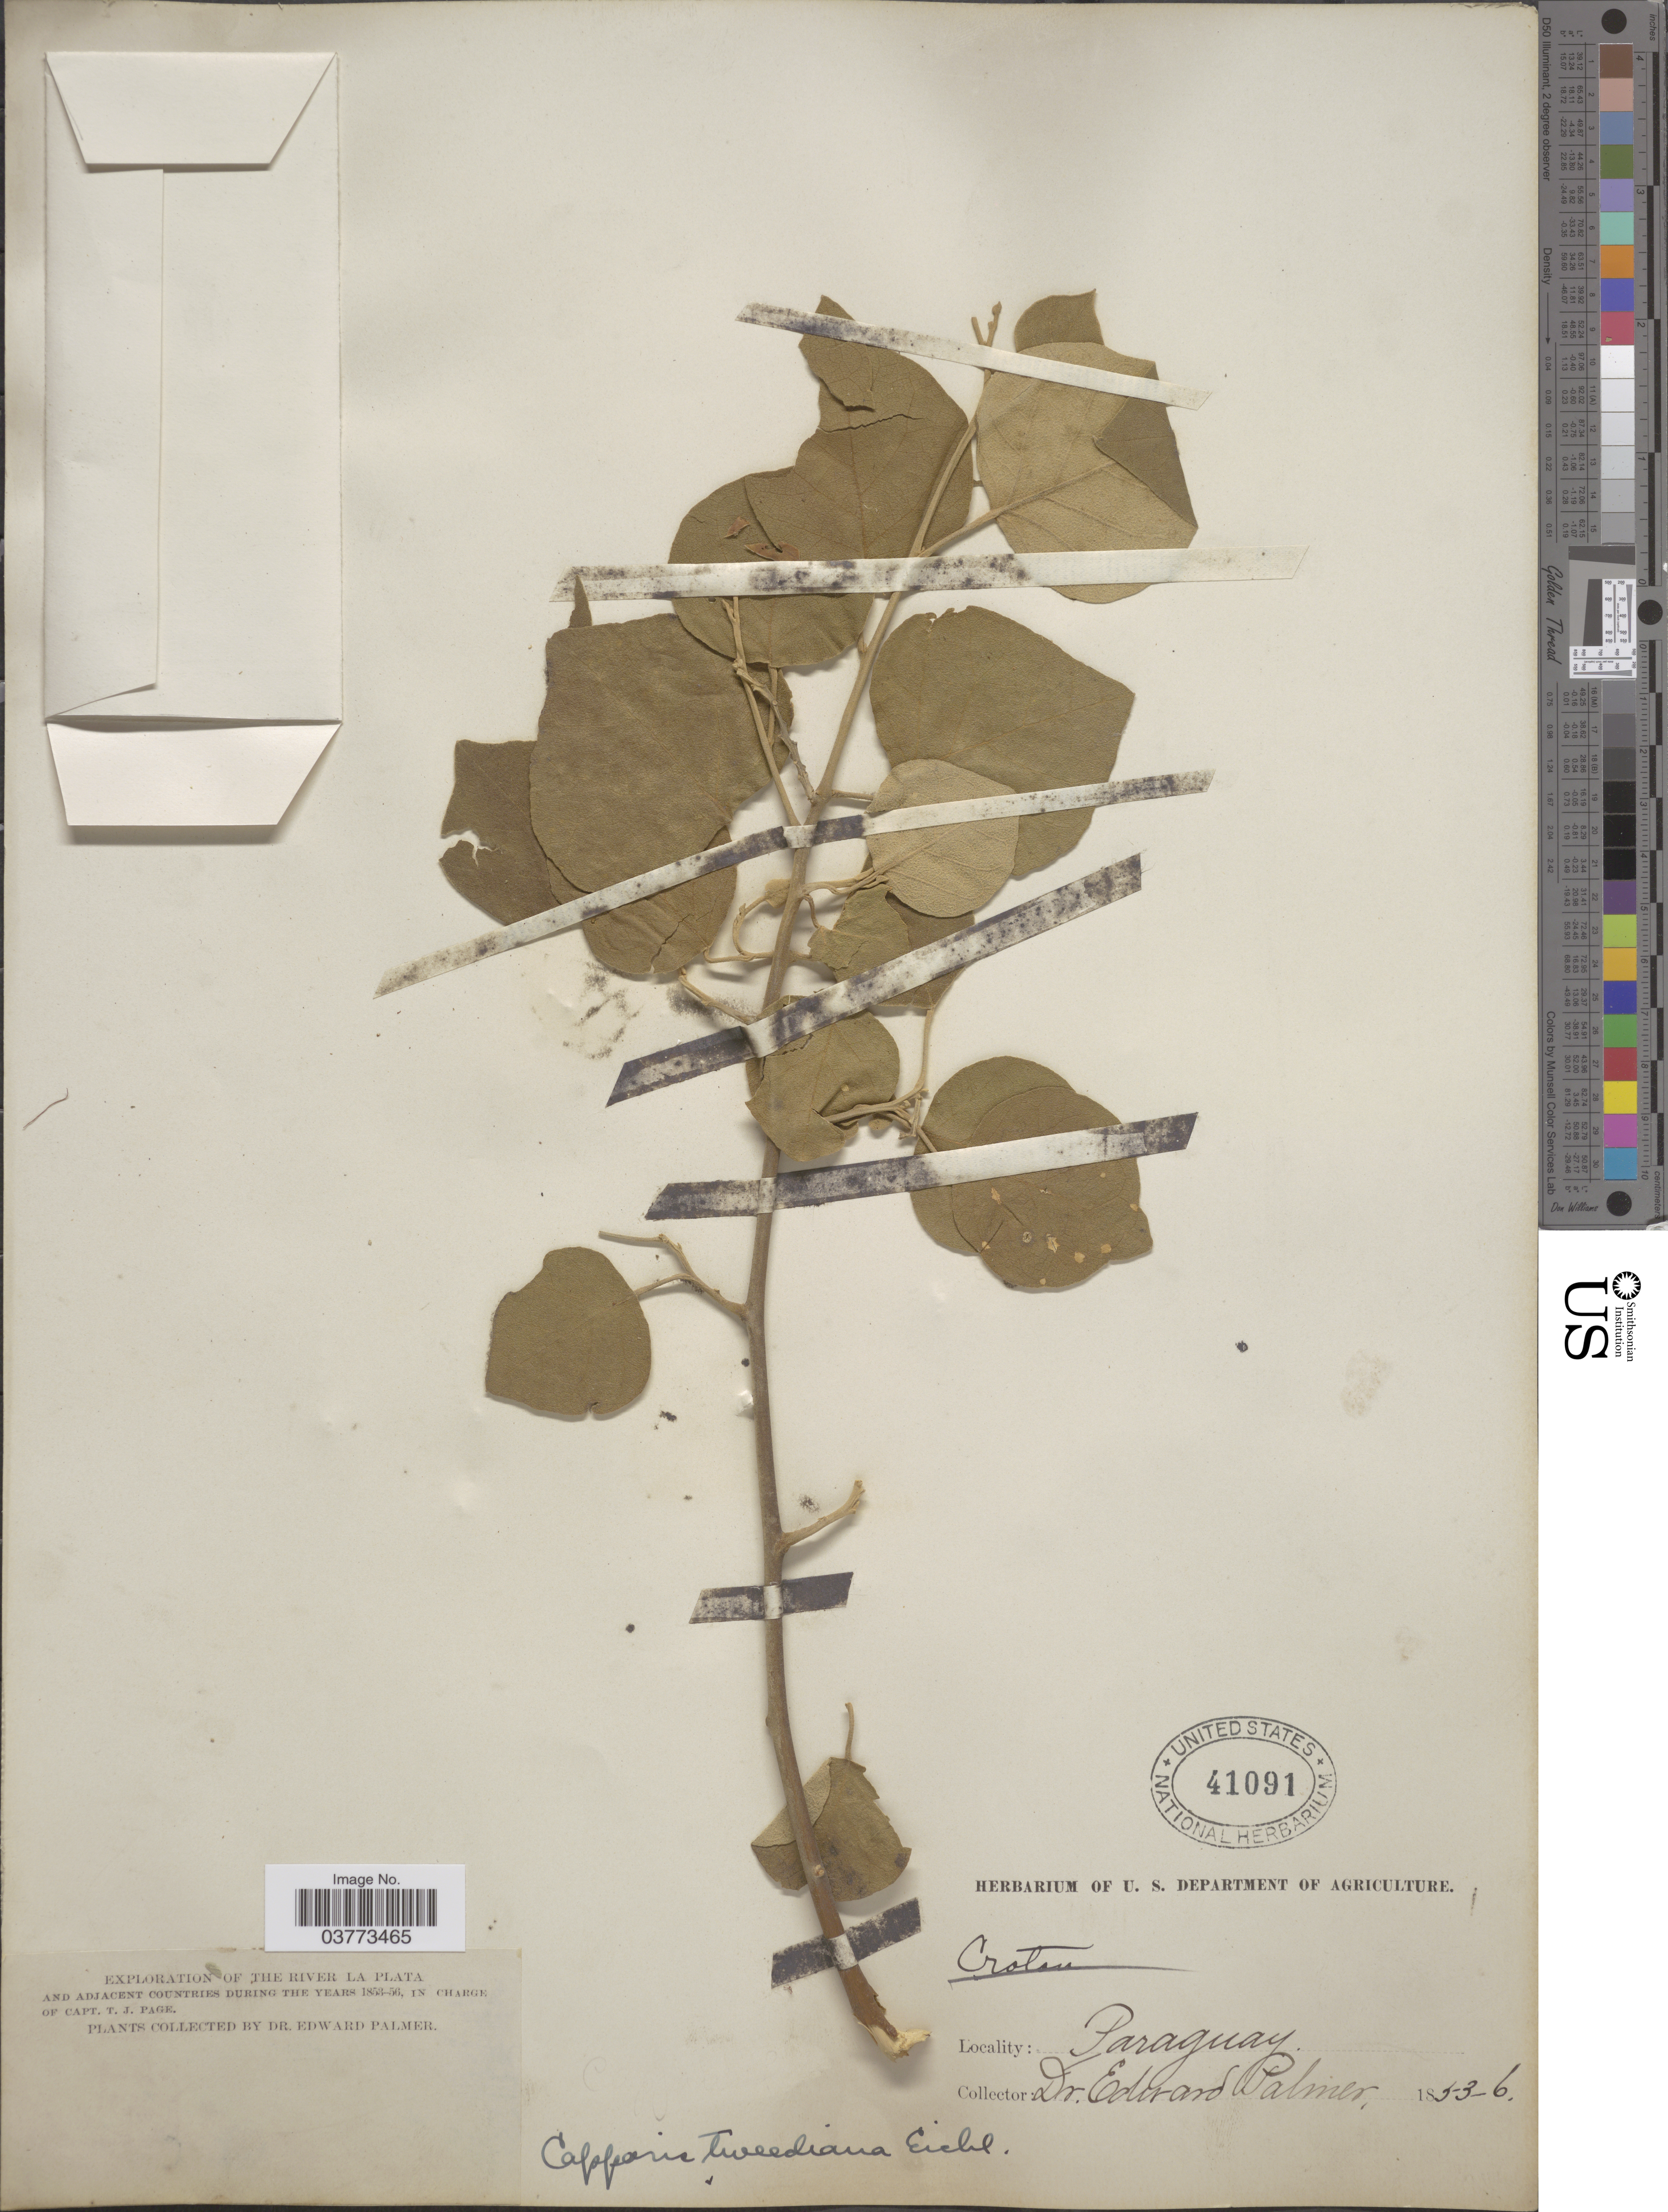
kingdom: Plantae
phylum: Tracheophyta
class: Magnoliopsida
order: Brassicales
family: Capparaceae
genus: Capparicordis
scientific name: Capparicordis tweediana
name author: (Eichler) Iltis & Cornejo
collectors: E. Palmer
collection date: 1853/1856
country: Paraguay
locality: The River La Plata and adjacent countries.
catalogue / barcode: US 41091